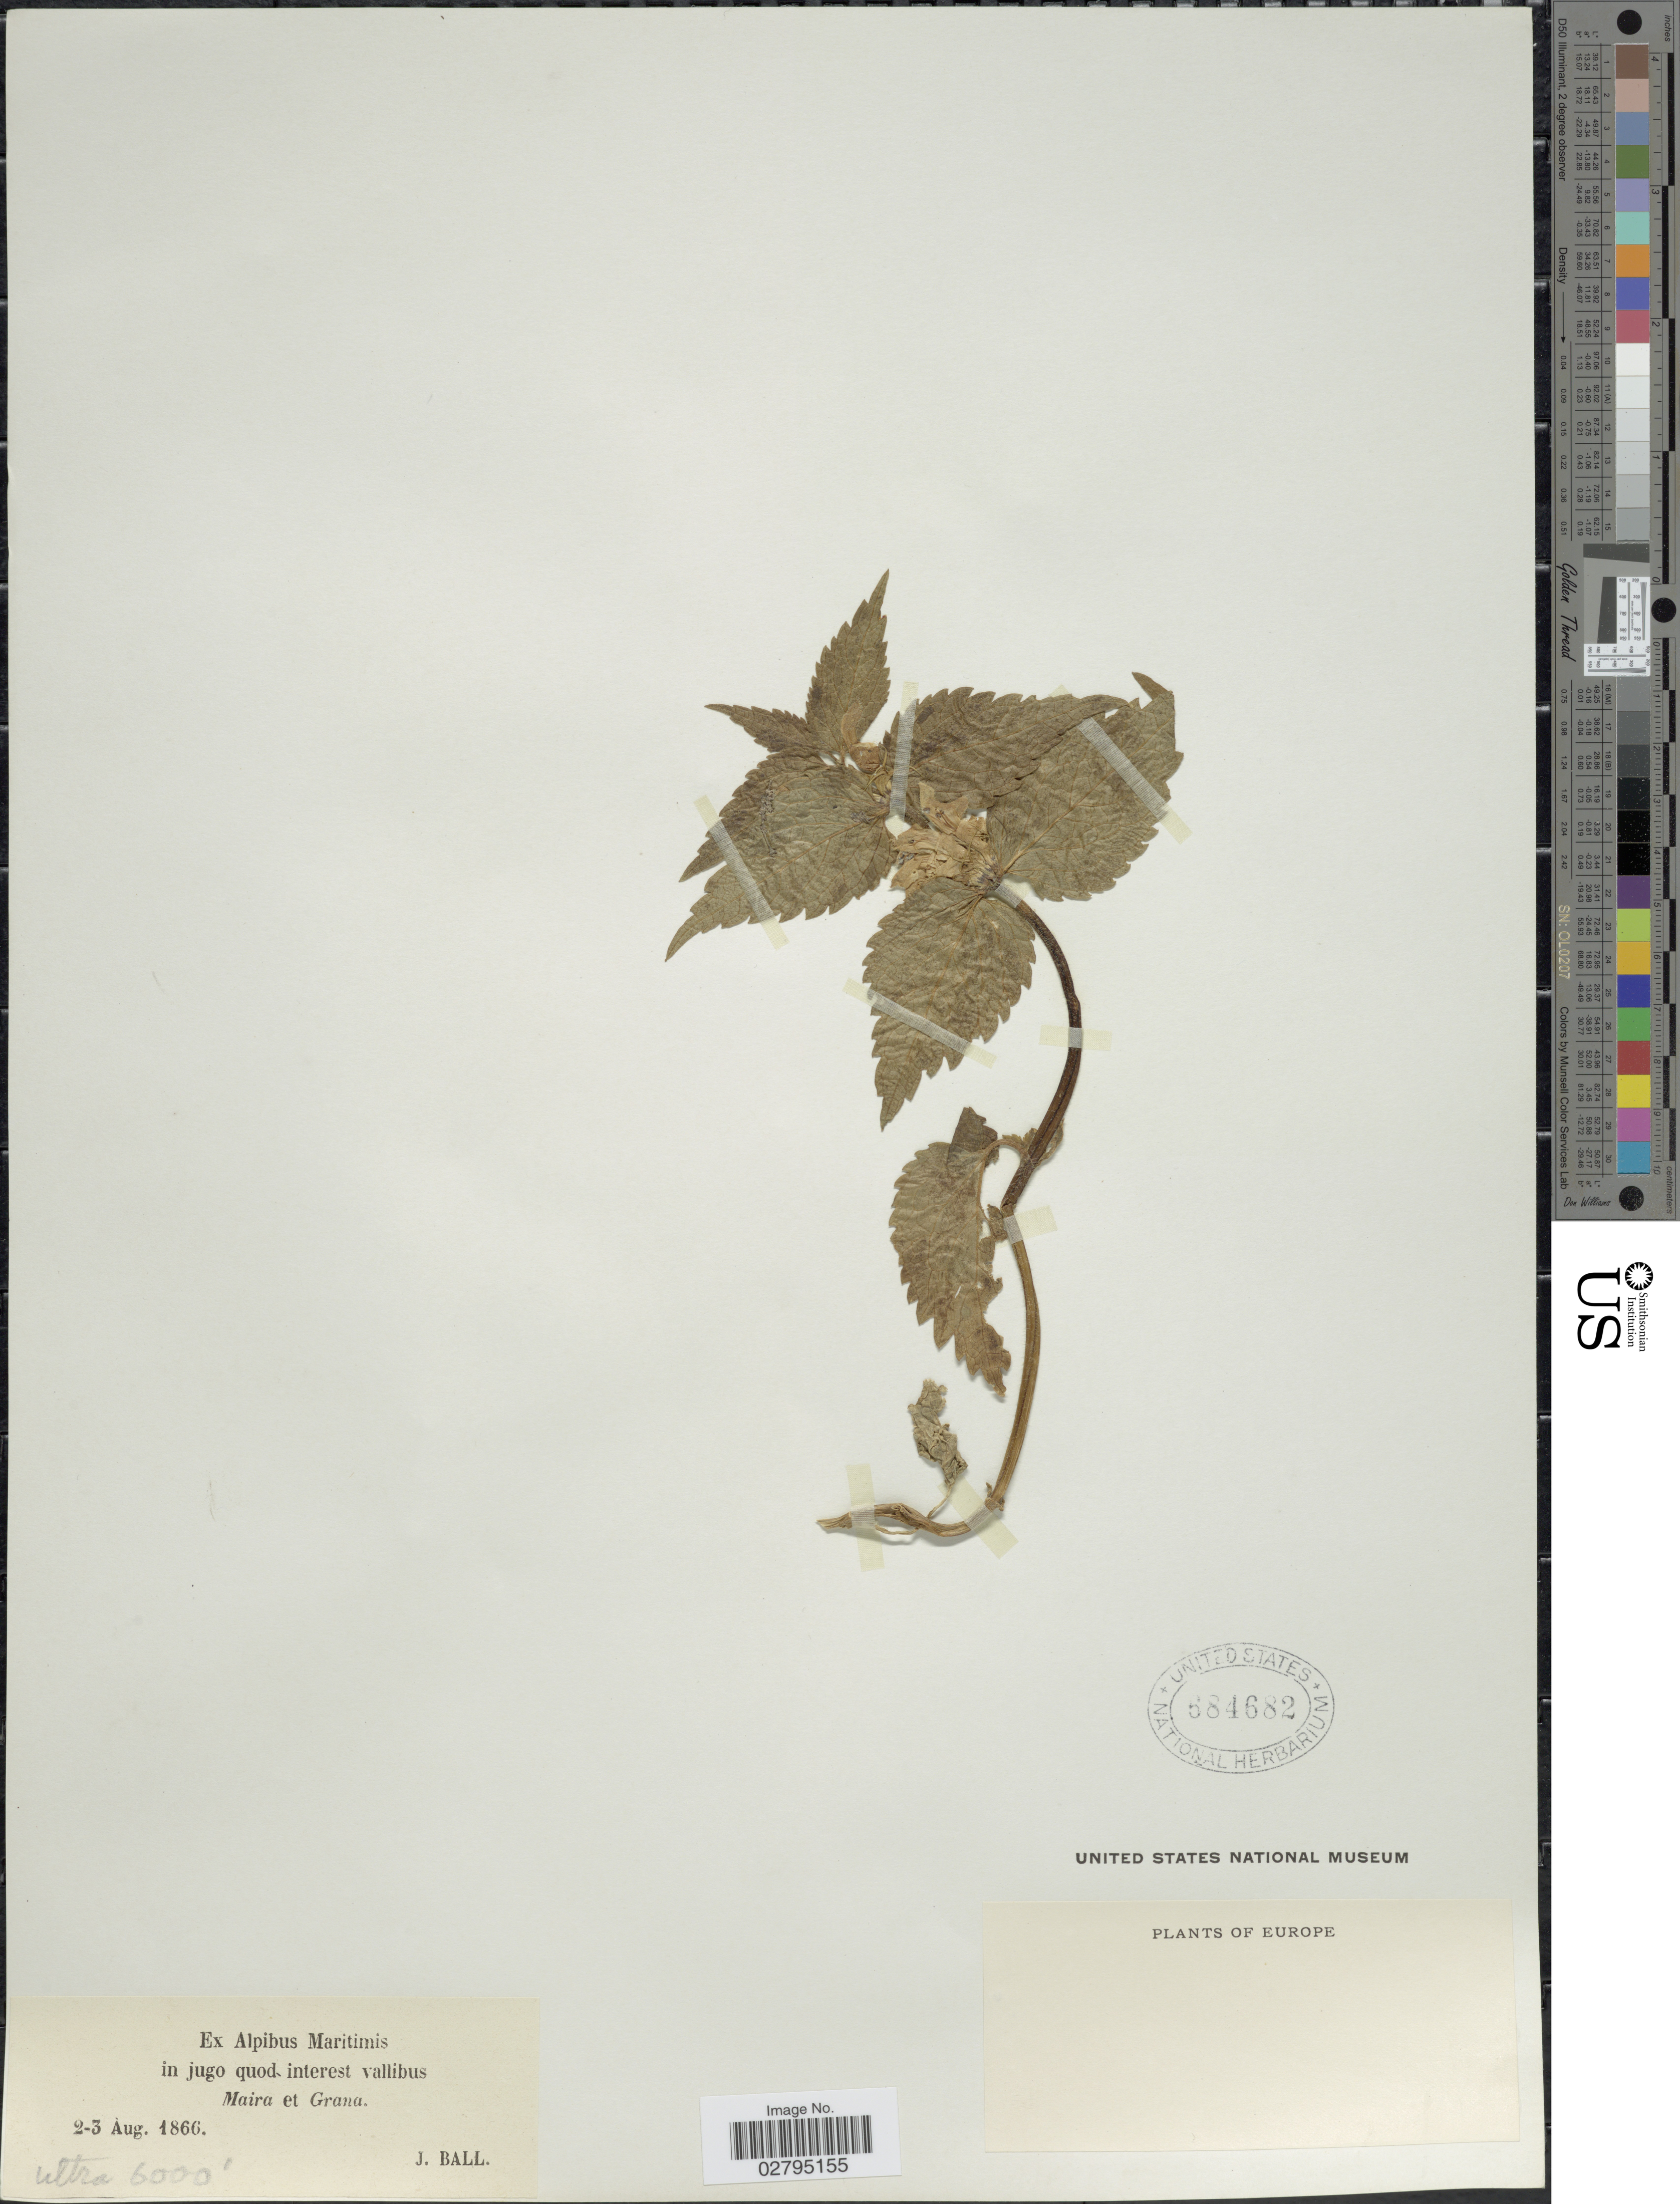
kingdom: Plantae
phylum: Tracheophyta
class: Magnoliopsida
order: Lamiales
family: Lamiaceae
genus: Lamium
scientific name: Lamium sp.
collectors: J. Ball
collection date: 1866-08-02/1866-08-03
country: Italy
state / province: Piedmont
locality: Europe, Alpibus Maritimis in jugo quod. interest vallibus Maira et Grana.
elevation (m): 1829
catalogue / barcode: US 684682